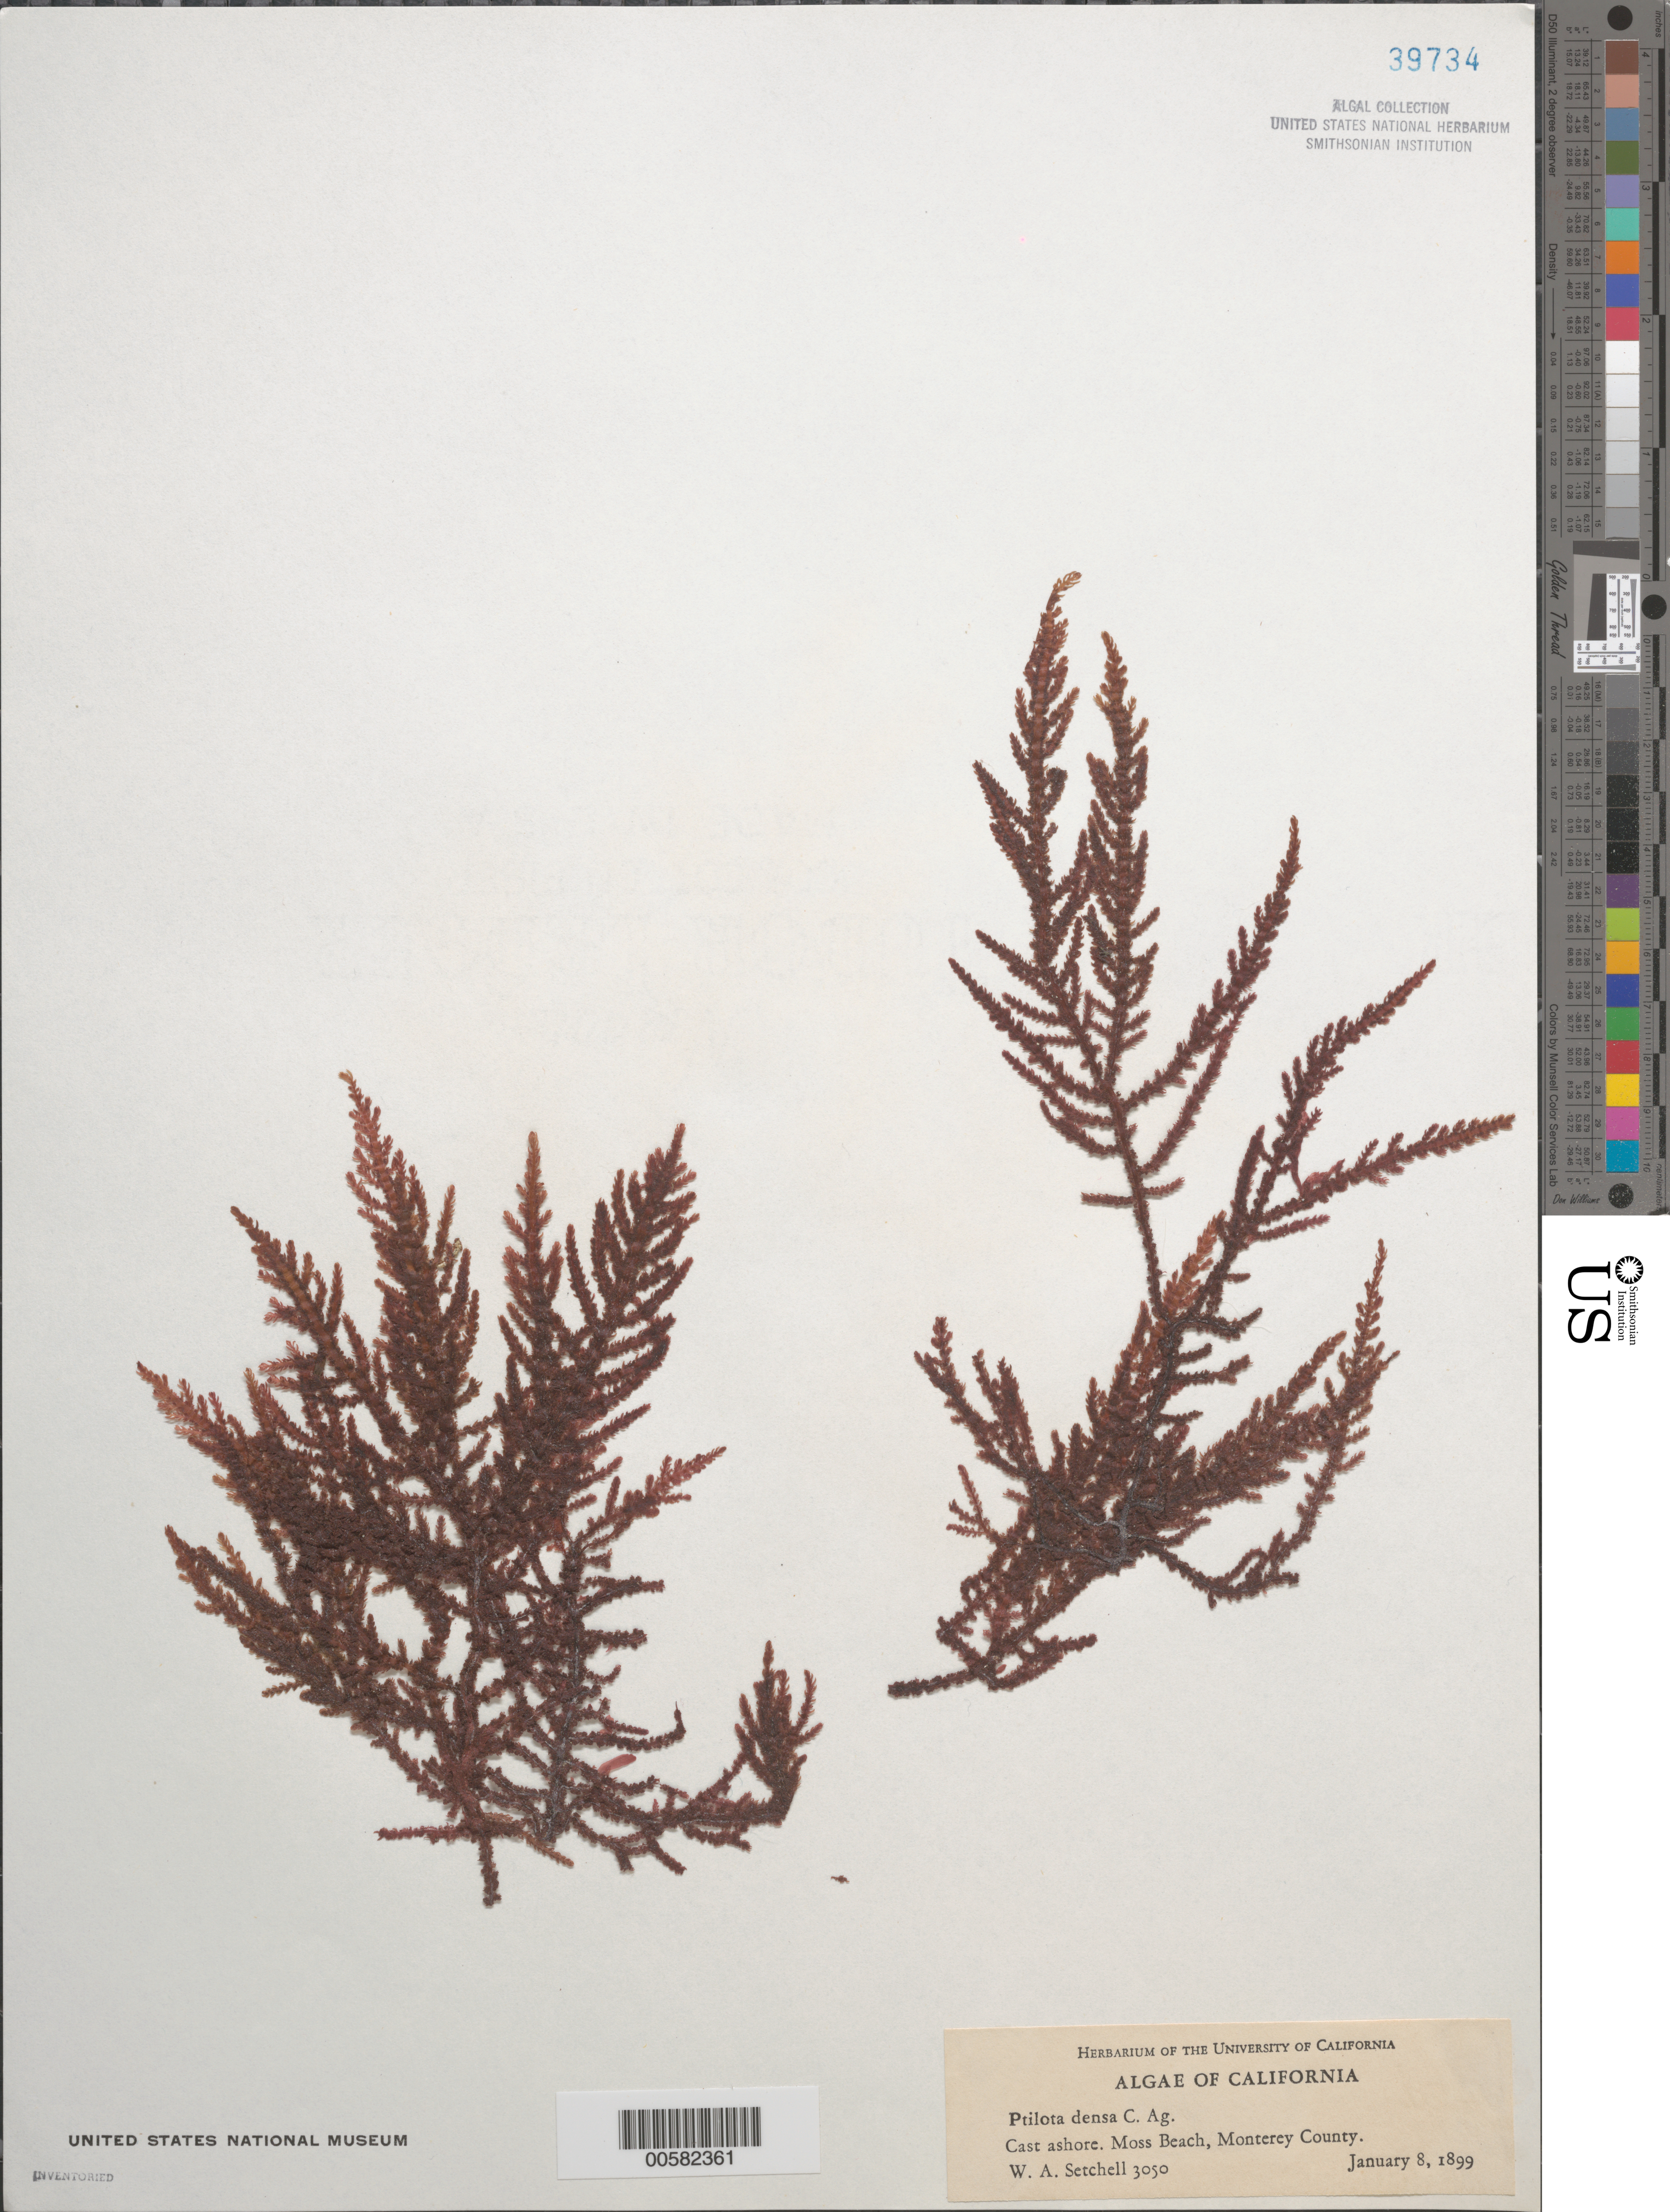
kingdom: Plantae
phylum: Rhodophyta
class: Florideophyceae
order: Ceramiales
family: Wrangeliaceae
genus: Ptilota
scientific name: Ptilota densa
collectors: W. Setchell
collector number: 3050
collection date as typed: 08 Jan 1899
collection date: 1899-01-08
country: United States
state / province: California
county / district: Monterey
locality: Moss Beach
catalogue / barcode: US 39734